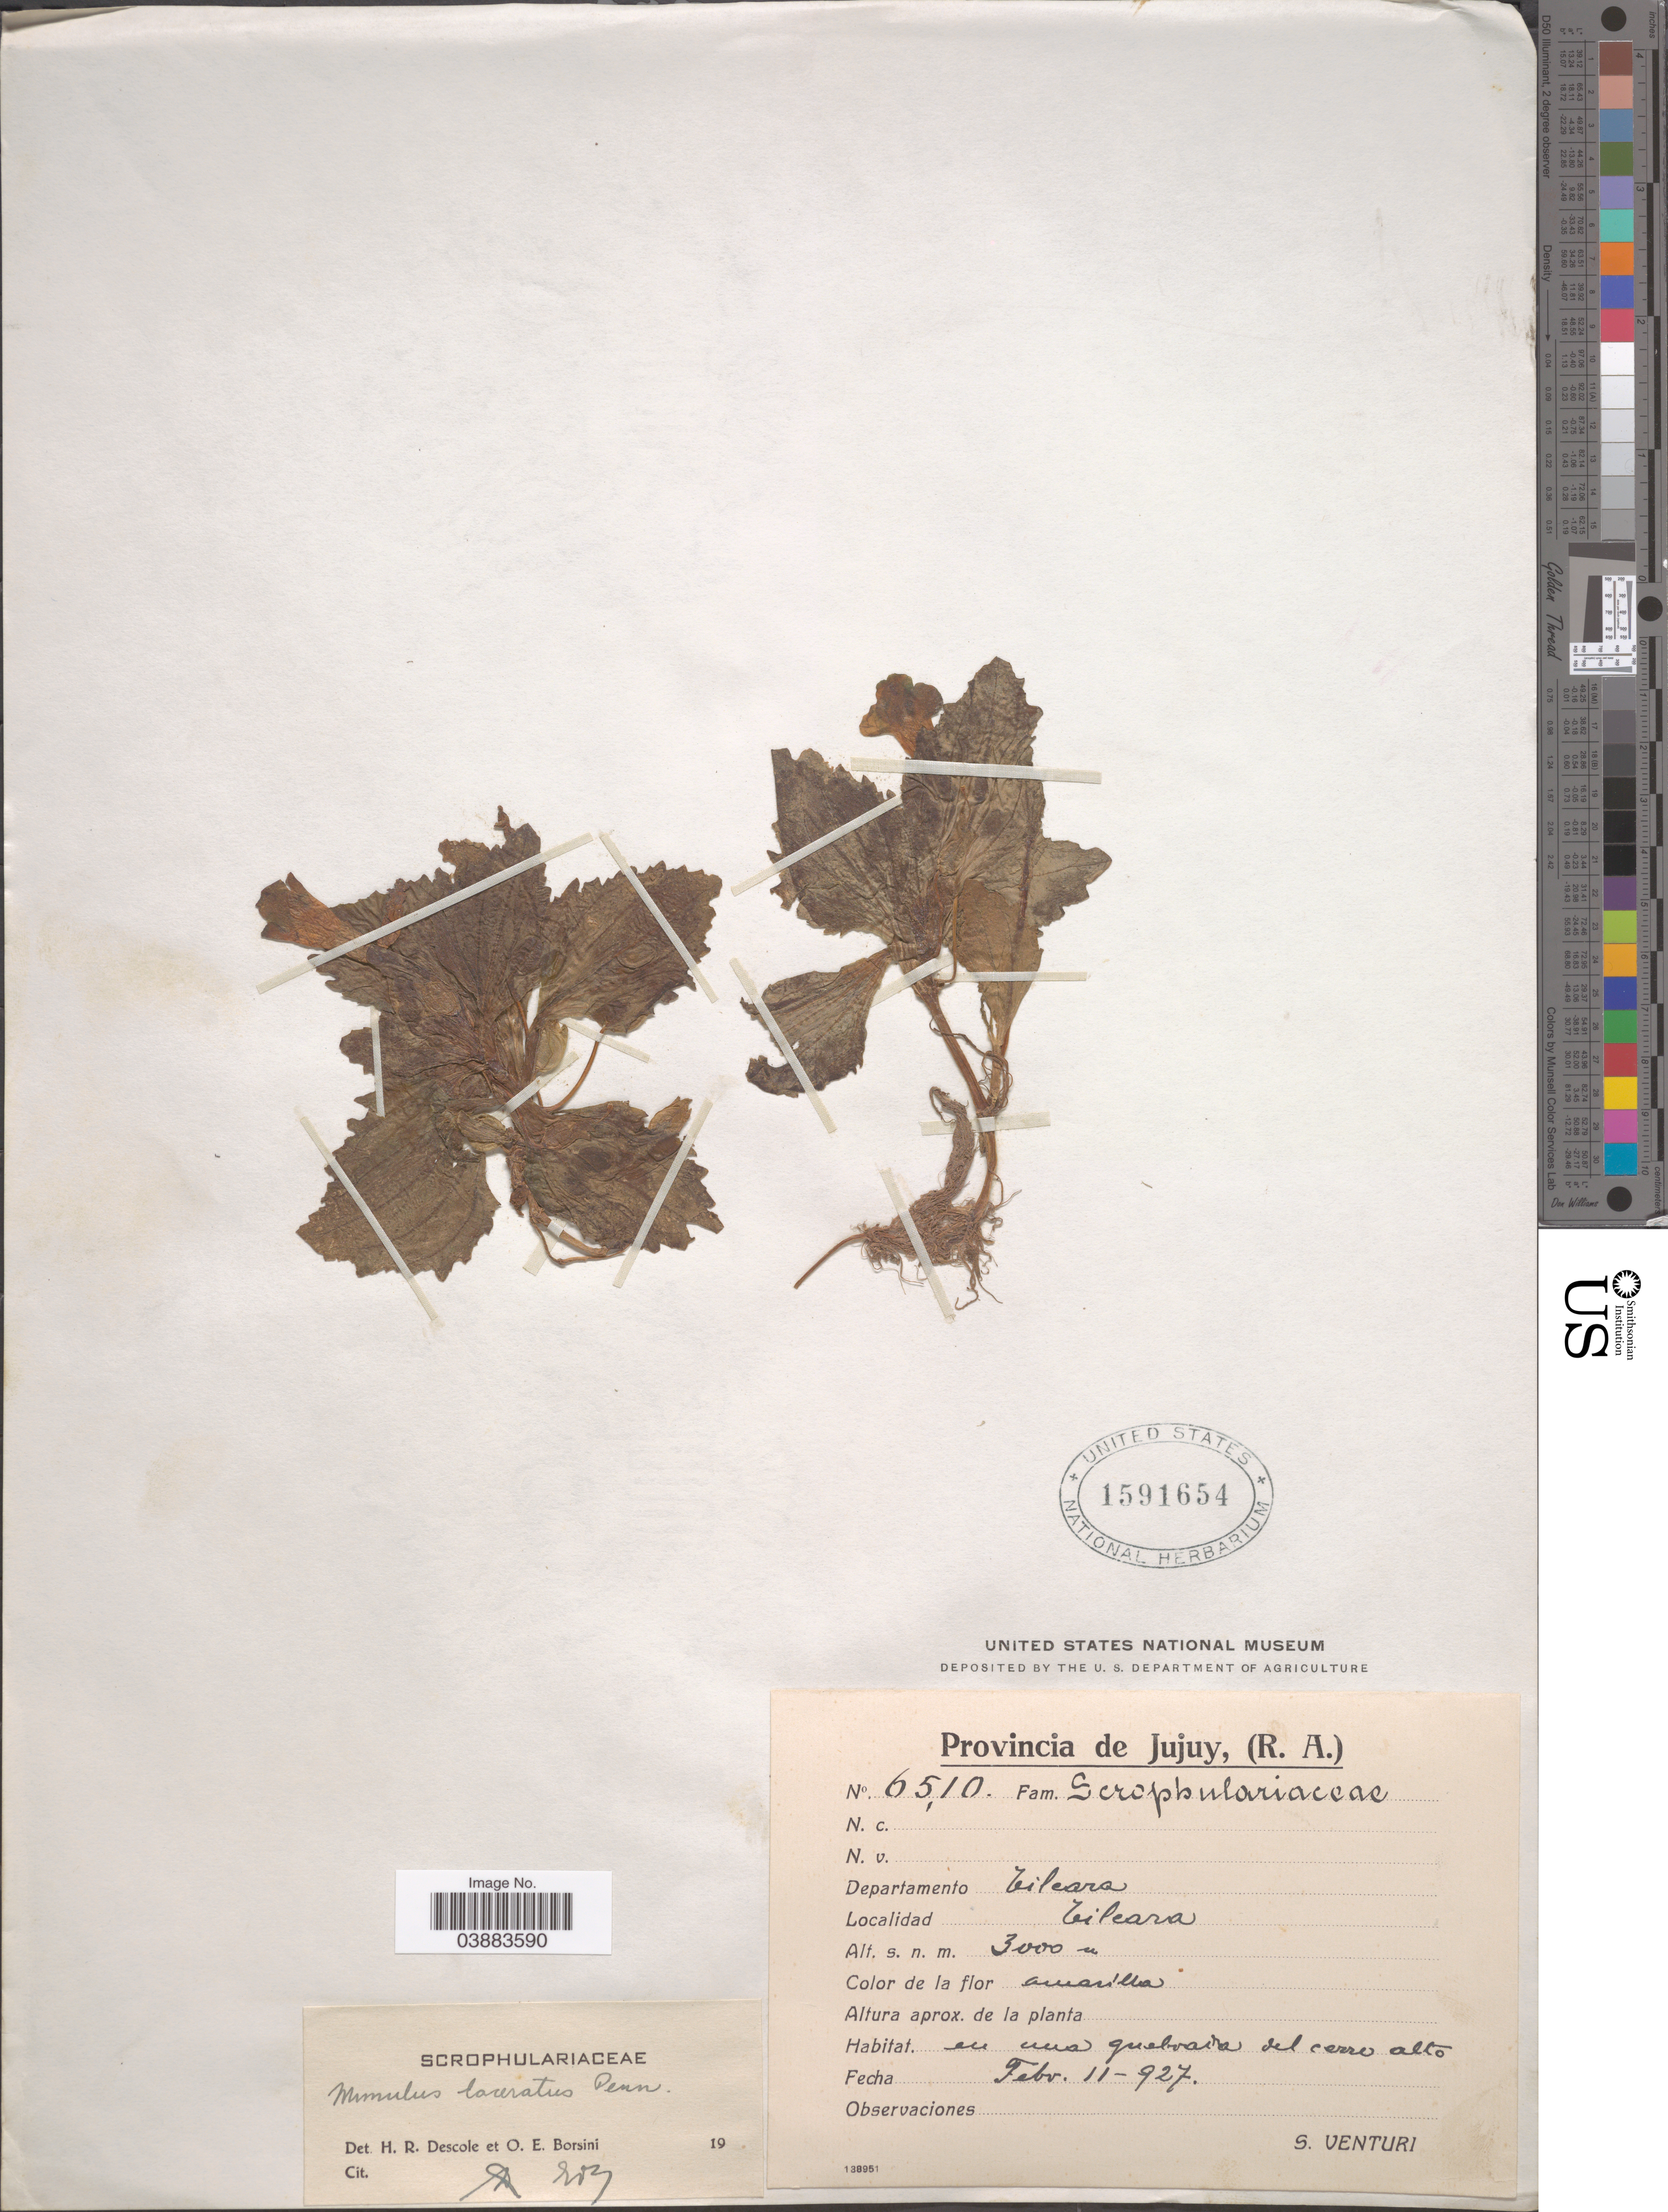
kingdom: Plantae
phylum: Tracheophyta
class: Magnoliopsida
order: Lamiales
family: Phrymaceae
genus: Mimulus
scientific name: Mimulus laceratus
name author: Pennell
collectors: S. Venturi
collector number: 6510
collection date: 1927-02-11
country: Argentina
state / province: Jujuy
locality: Departamento Tilcara. Tilcara.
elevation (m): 3000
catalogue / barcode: US 1591654